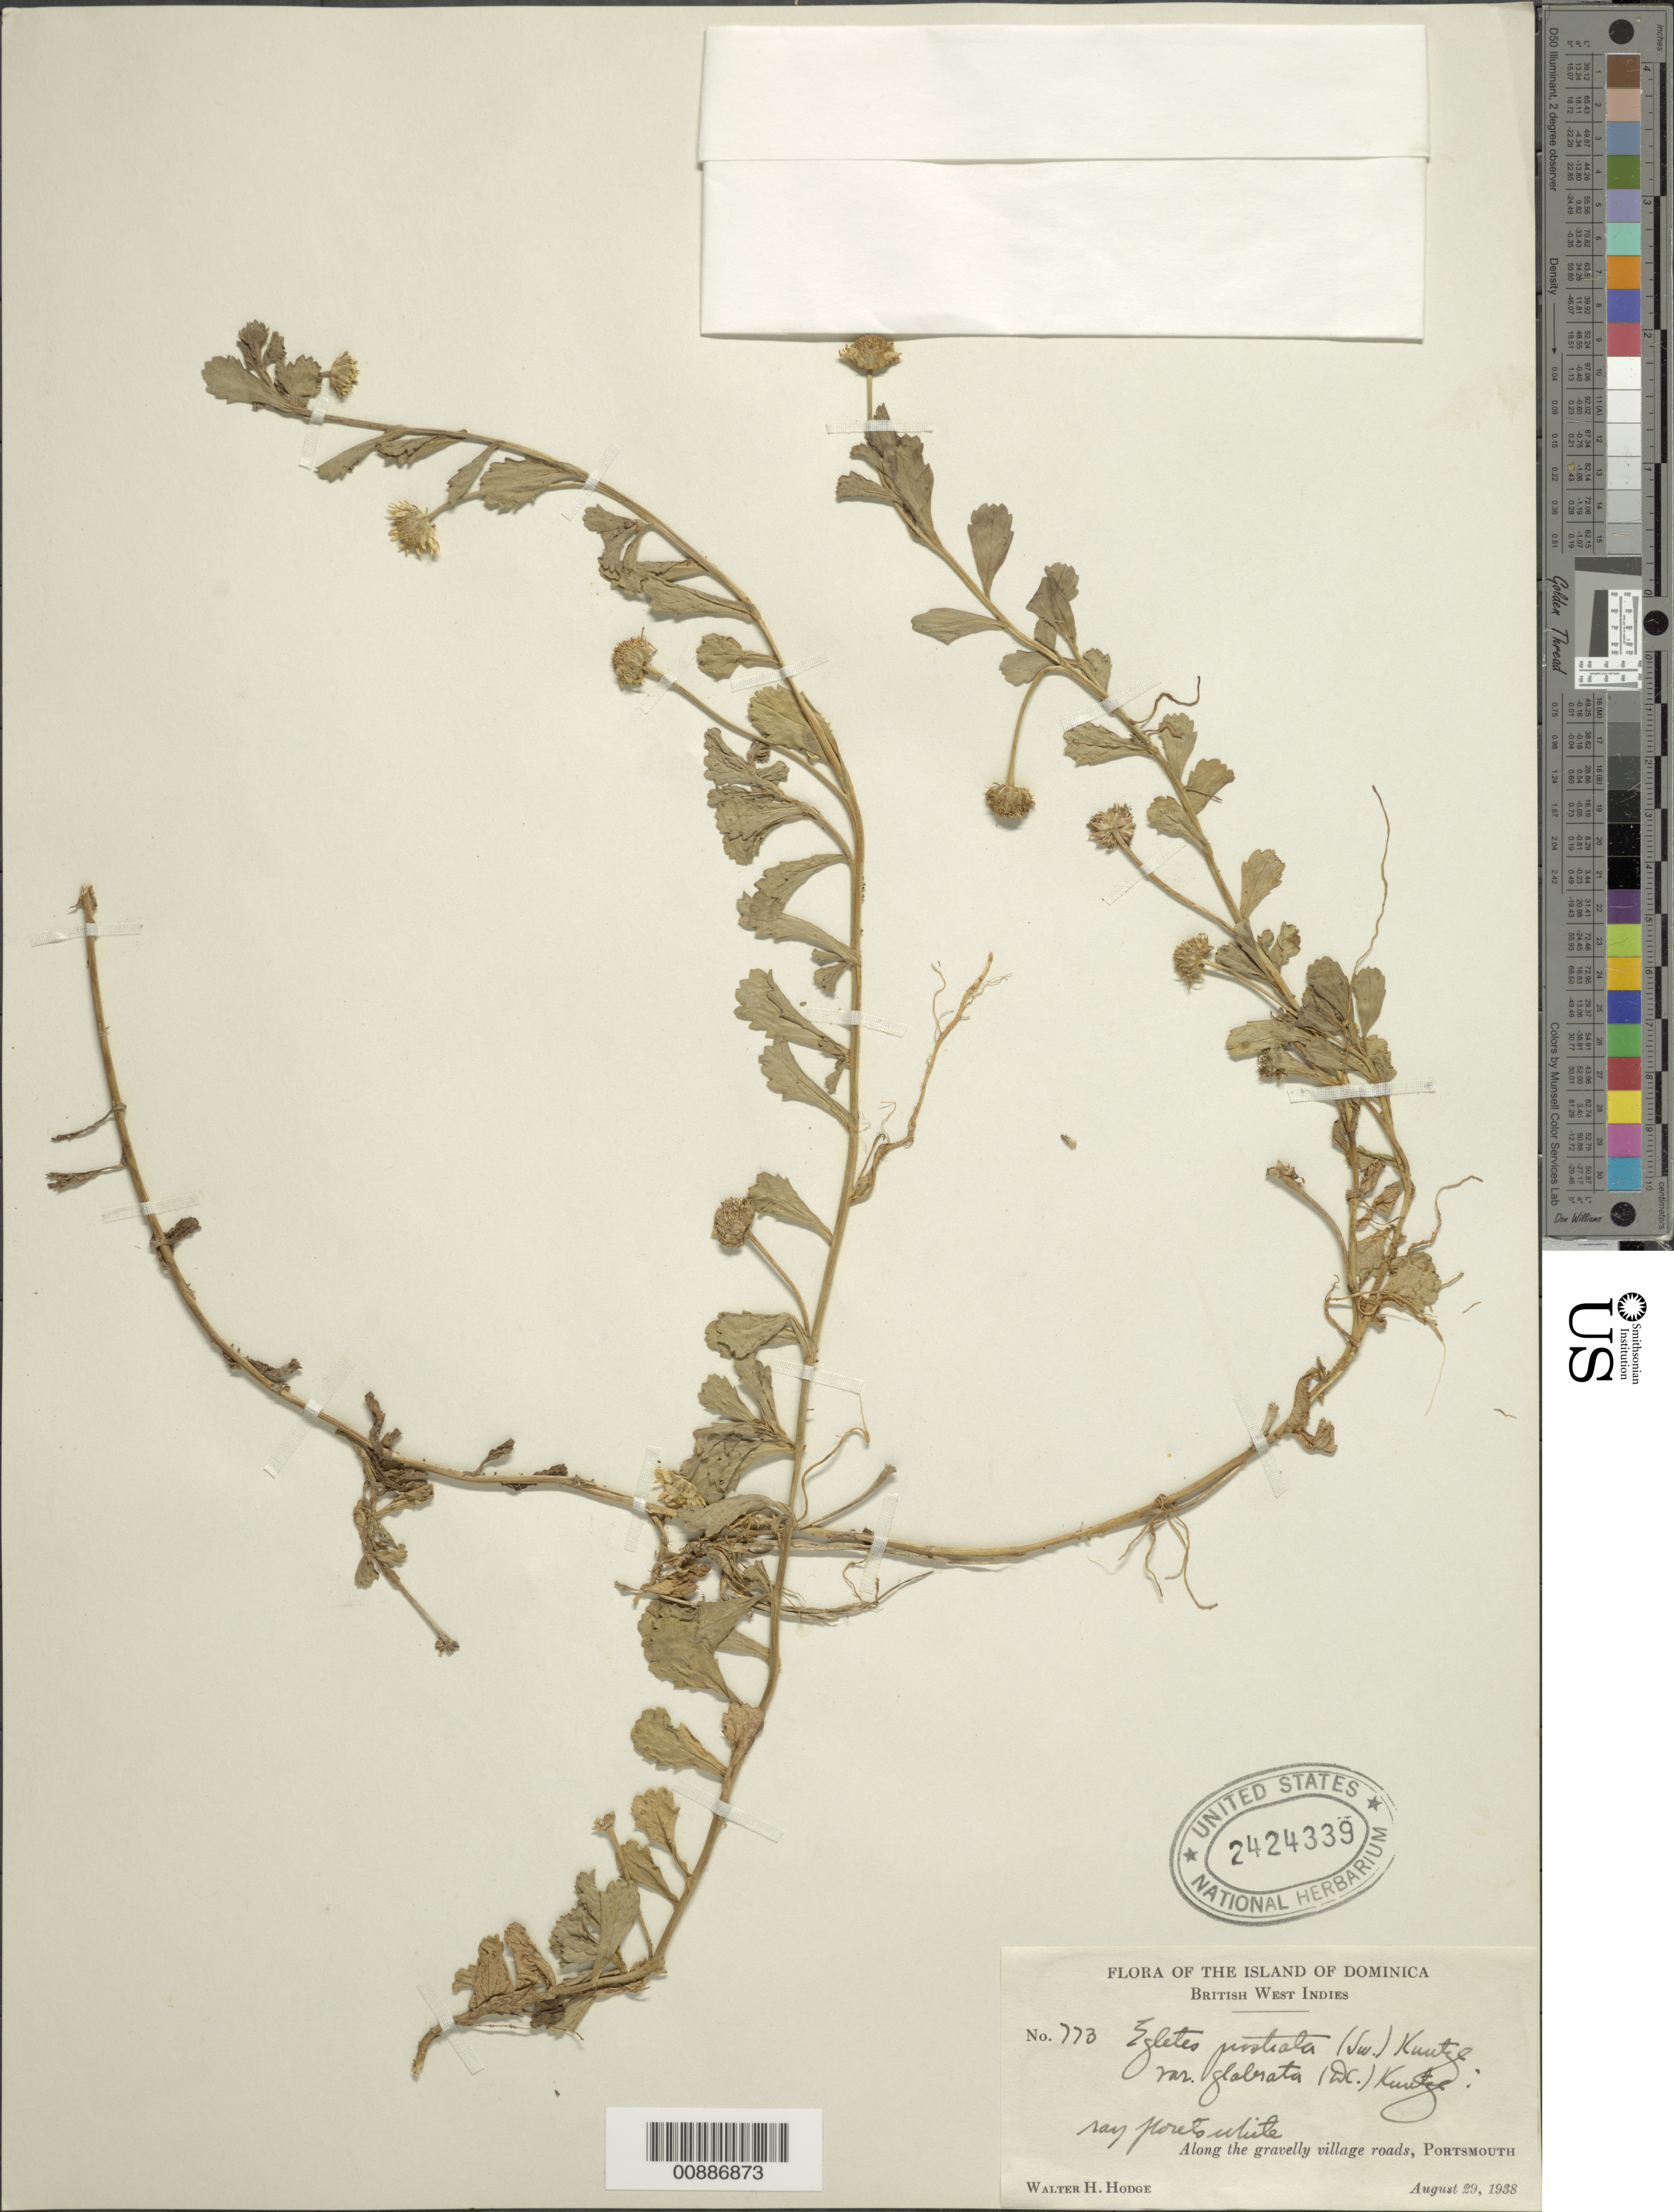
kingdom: Plantae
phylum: Tracheophyta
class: Magnoliopsida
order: Asterales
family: Asteraceae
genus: Egletes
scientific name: Egletes prostrata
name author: (Sw.) Kuntze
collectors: W. Hodge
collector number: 773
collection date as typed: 29 Aug 1938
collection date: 1938-08-29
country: Dominica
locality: Portsmouth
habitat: Along gravelly village roads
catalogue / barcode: US 2424339